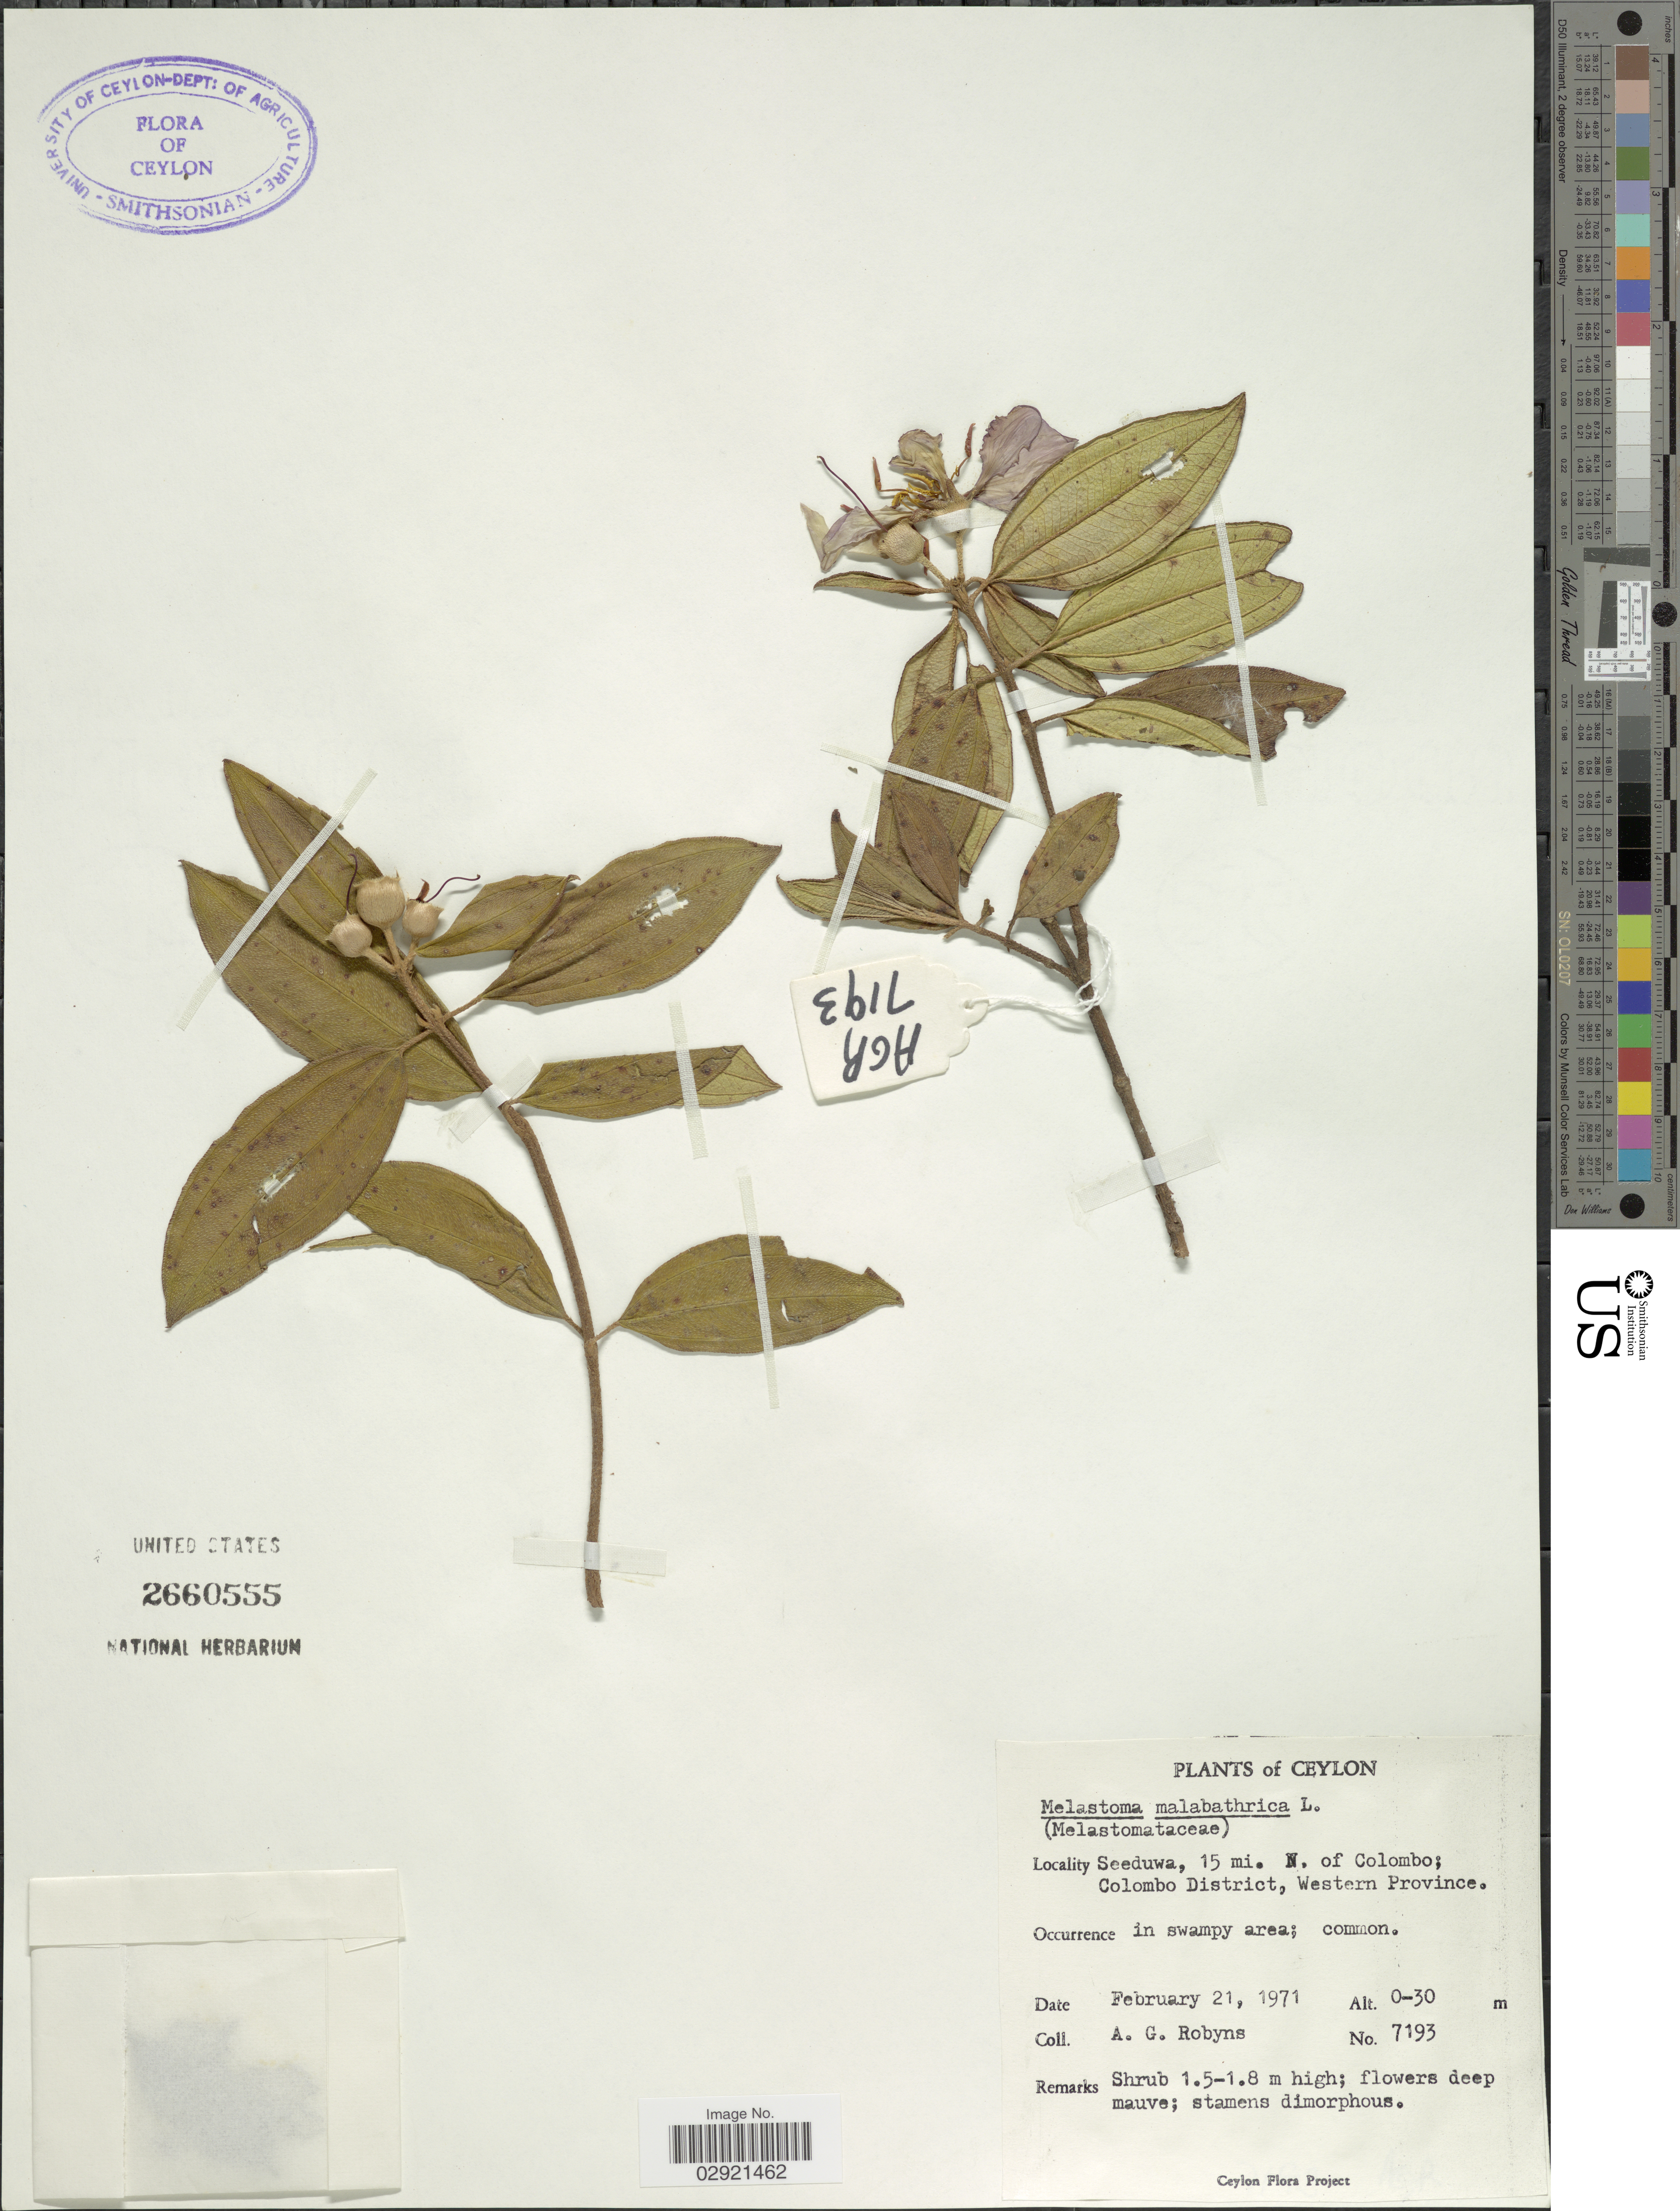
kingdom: Plantae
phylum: Tracheophyta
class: Magnoliopsida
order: Myrtales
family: Melastomataceae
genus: Melastoma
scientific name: Melastoma malabathricum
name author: L.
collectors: A. G. Robyns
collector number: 7193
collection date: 1971-02-21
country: Sri Lanka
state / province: Western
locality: Ceylon. Seeduwa, 15 mi. N. of Colombo; Colombo District.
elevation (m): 0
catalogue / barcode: US 2660555